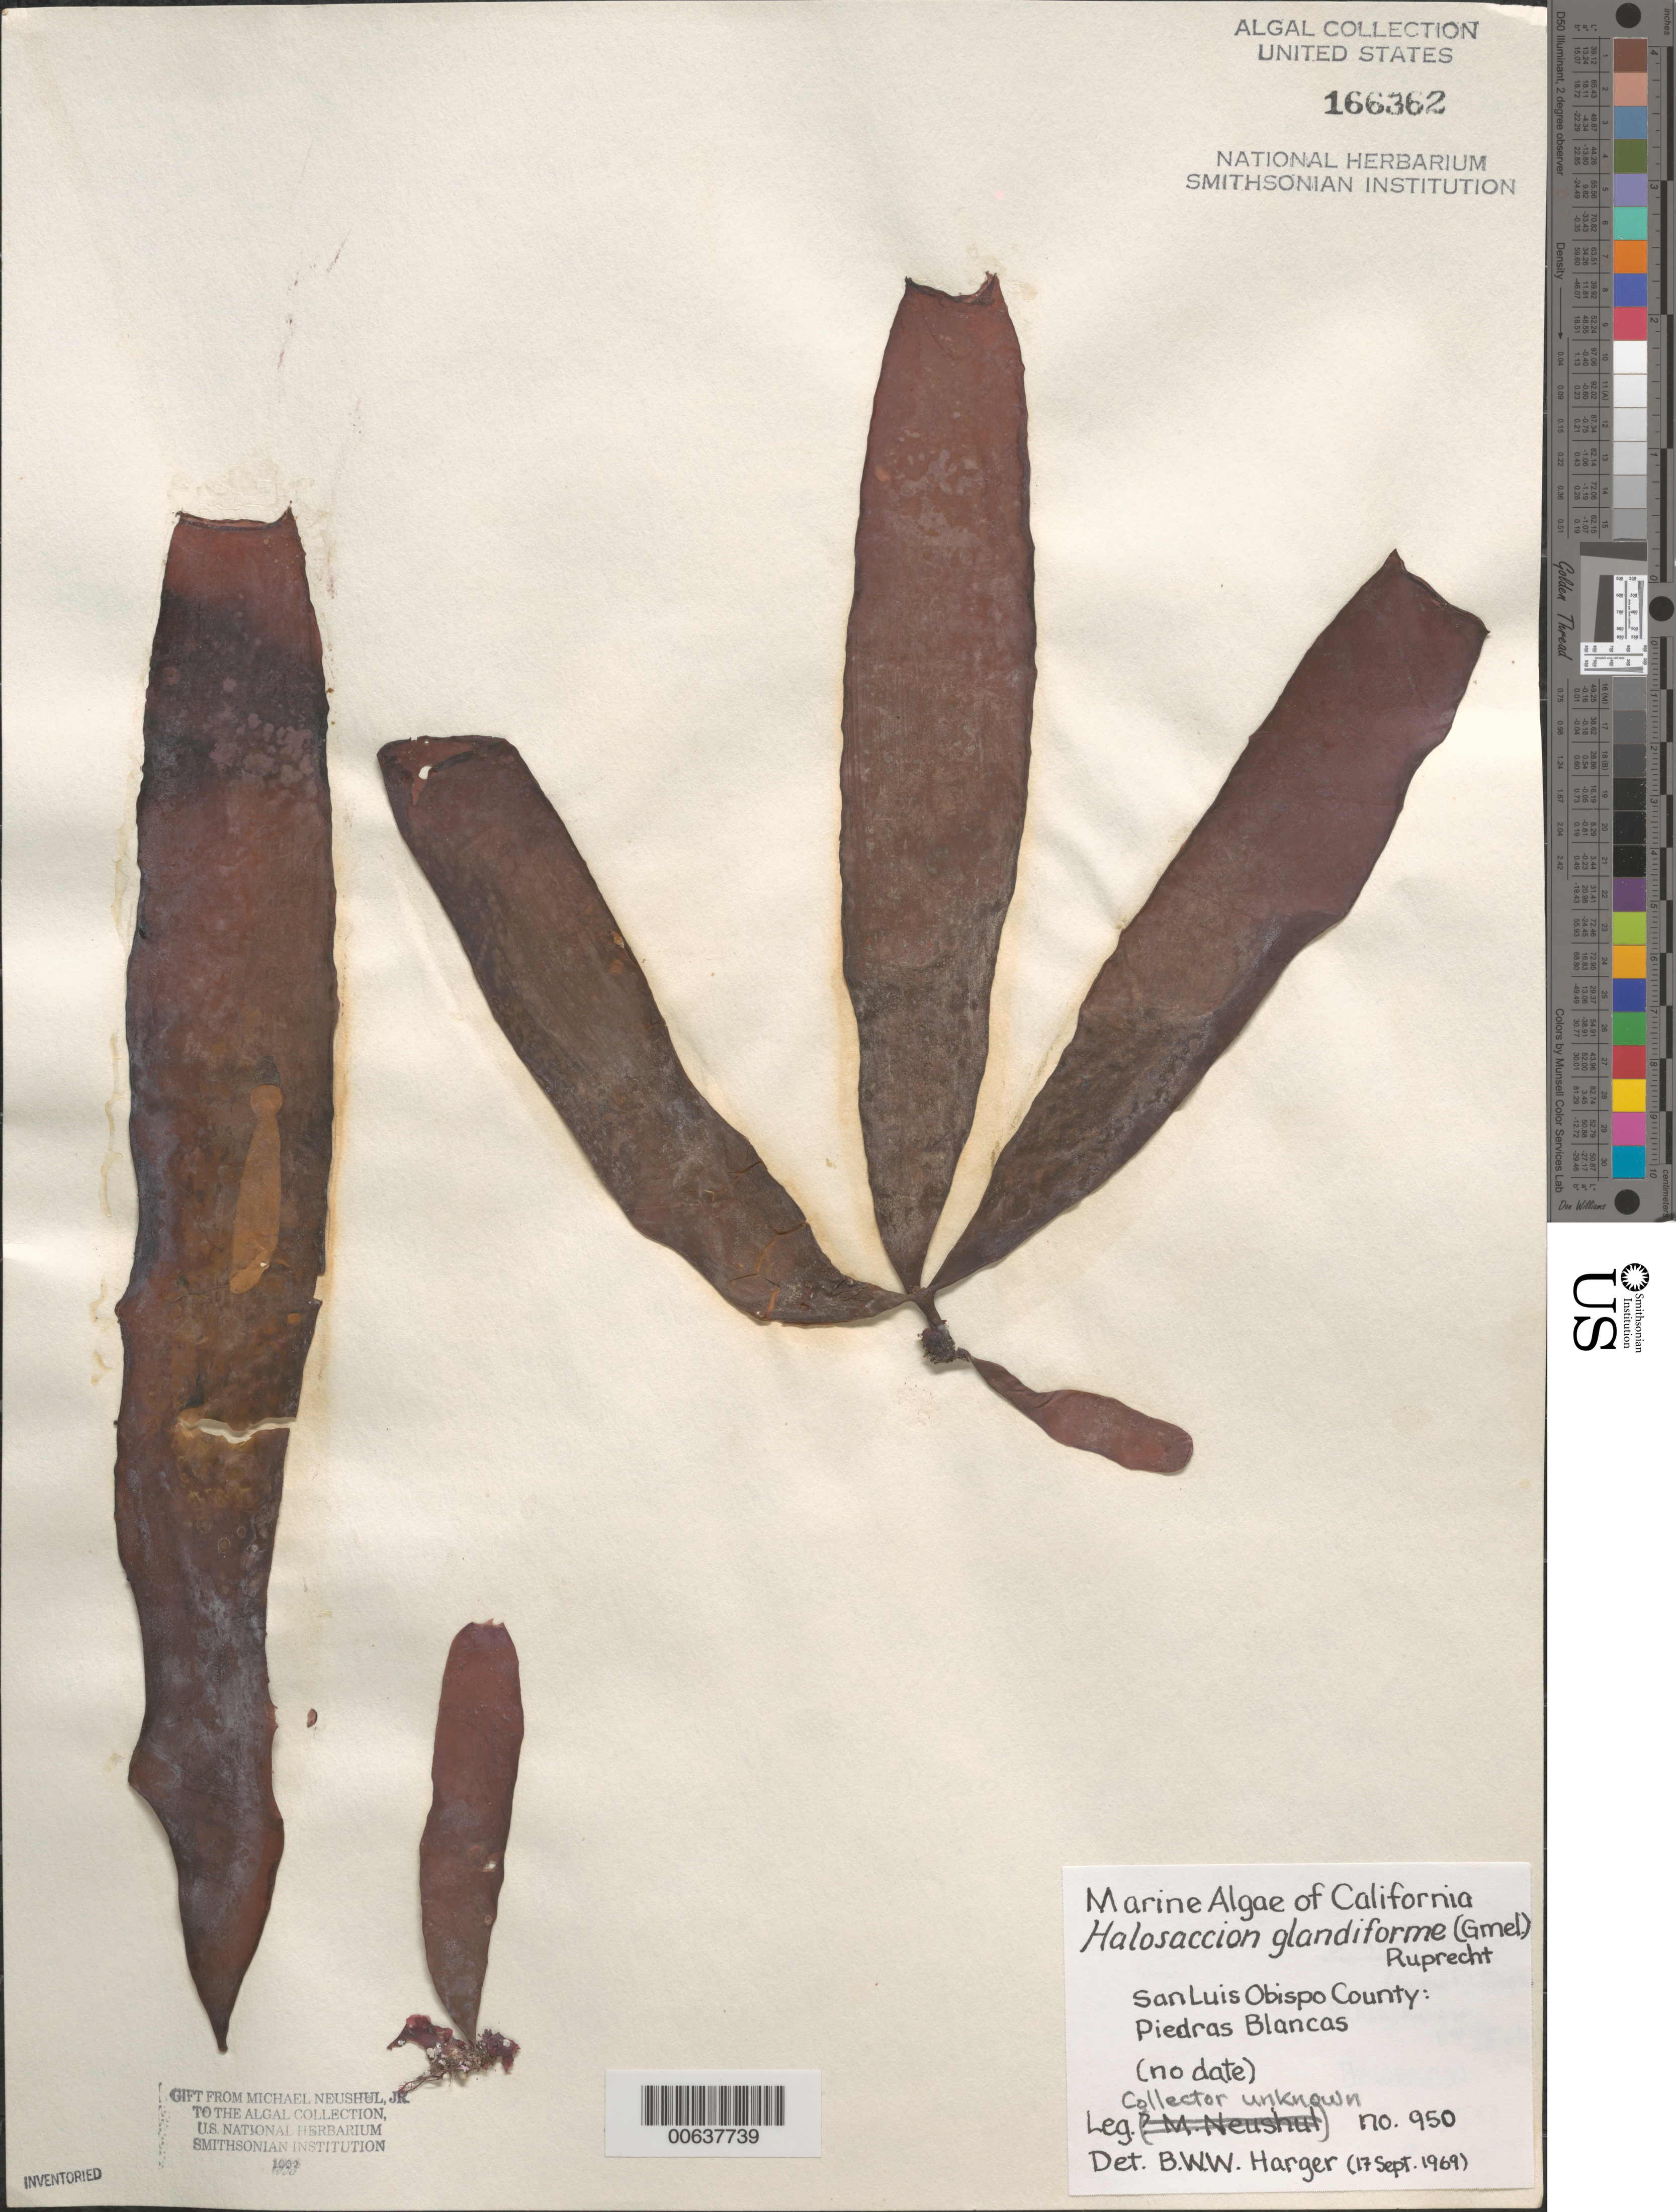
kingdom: Plantae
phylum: Rhodophyta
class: Florideophyceae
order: Palmariales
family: Palmariaceae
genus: Halosaccion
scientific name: Halosaccion glandiforme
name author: (S.G. Gmel.) Rupr.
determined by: Harger, B. W. W.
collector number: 950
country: United States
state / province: California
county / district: San Luis Obispo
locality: Piedras Blancas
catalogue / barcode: US 166362